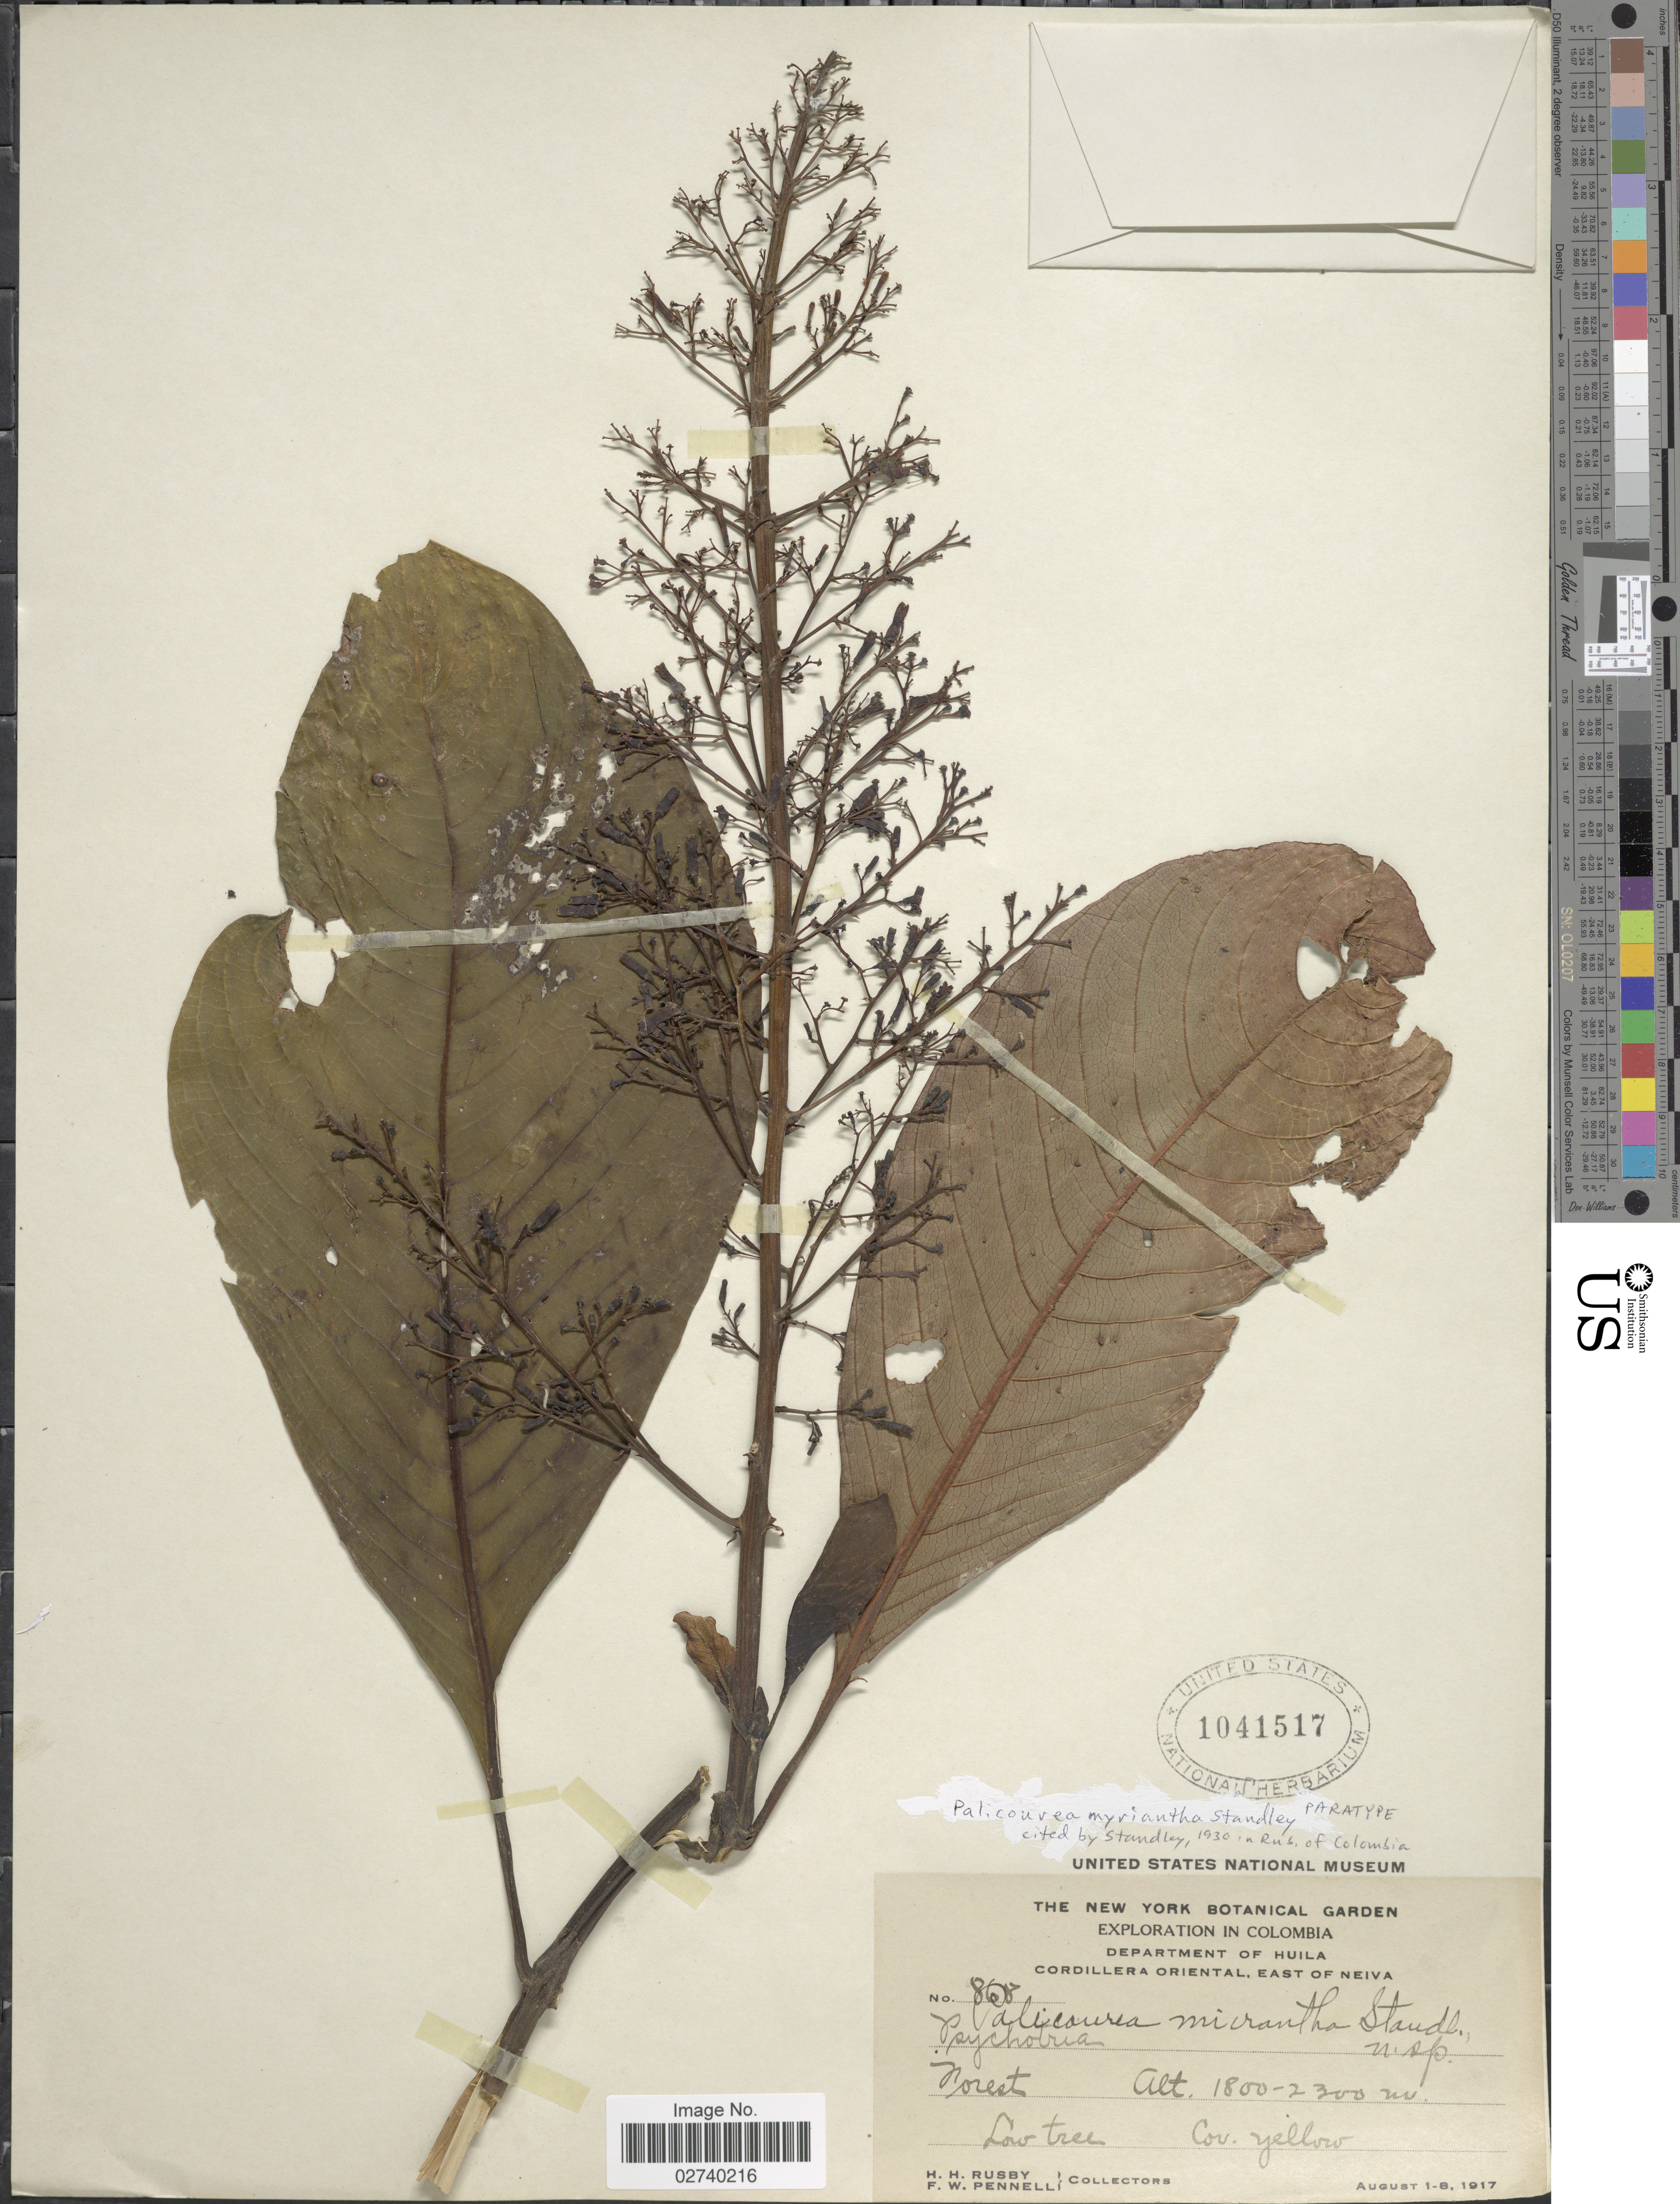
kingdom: Plantae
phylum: Tracheophyta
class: Magnoliopsida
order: Gentianales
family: Rubiaceae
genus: Palicourea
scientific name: Palicourea myriantha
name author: Standl.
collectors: H. H. Rusby & F. W. Pennell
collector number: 8686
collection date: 1917-08-01/1917-08-08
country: Colombia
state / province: Huila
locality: Cordillera Oriental. East of Neiva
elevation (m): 1800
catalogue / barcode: US 1041517